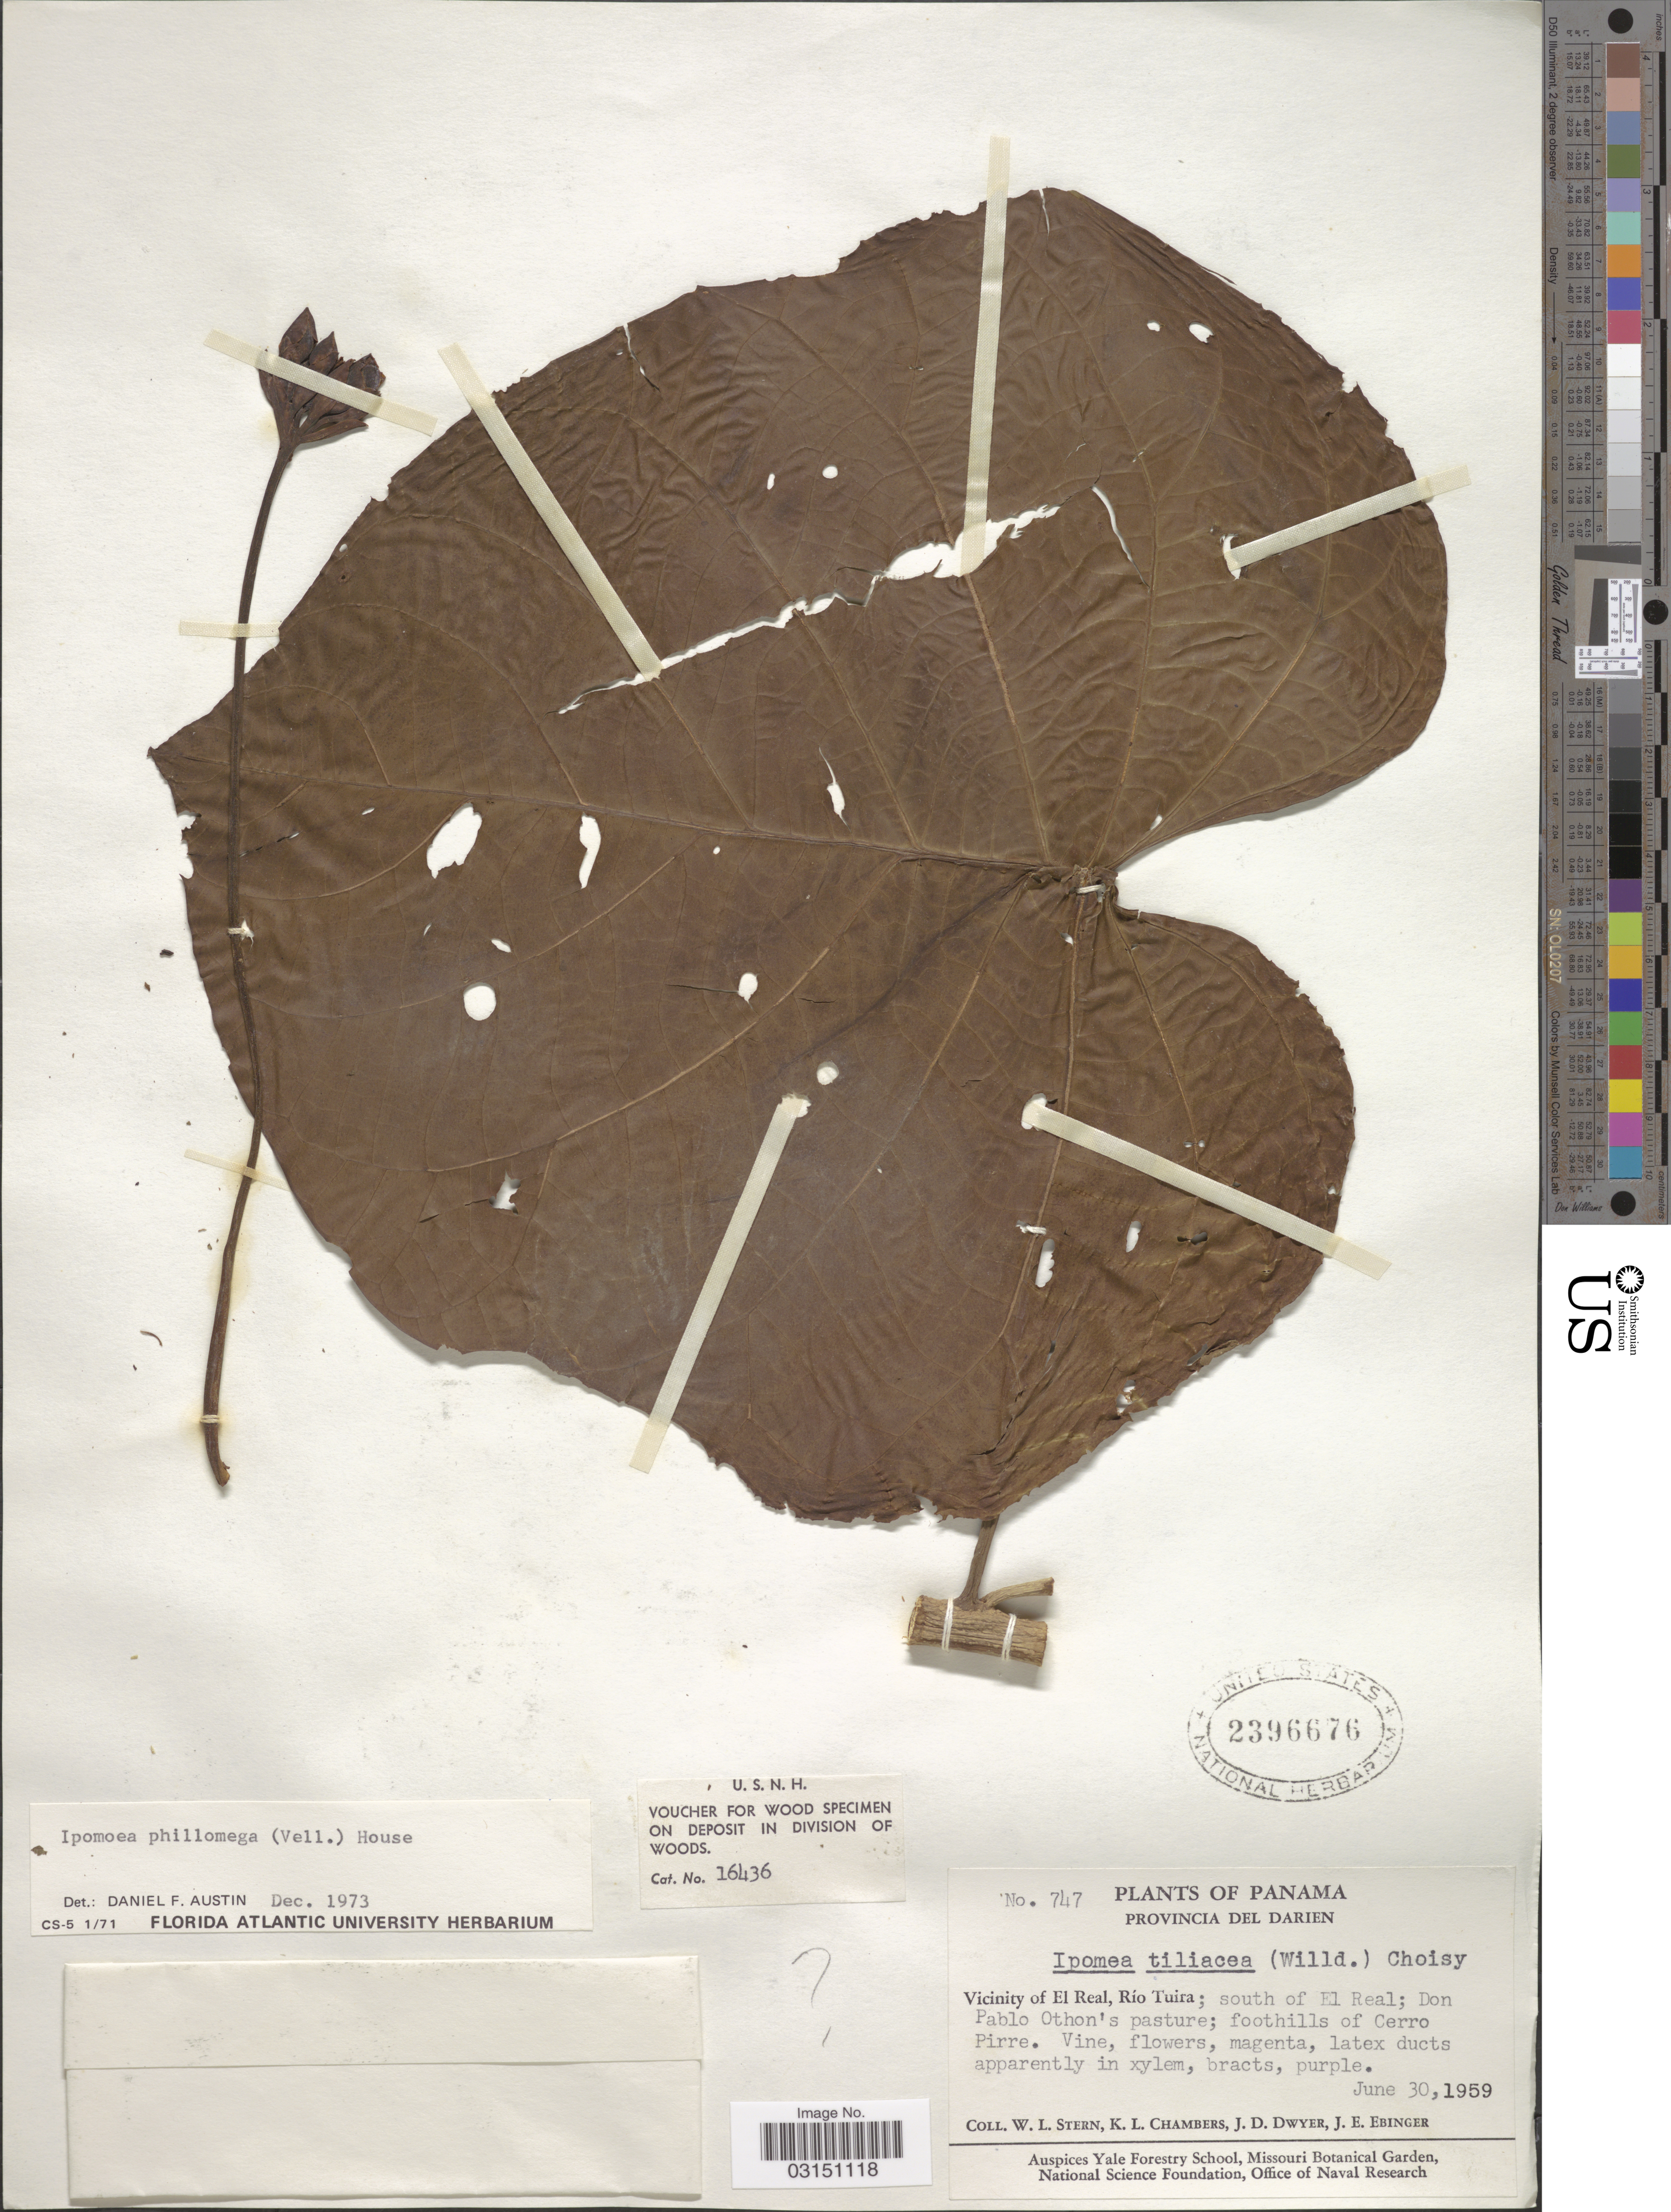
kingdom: Plantae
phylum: Tracheophyta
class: Magnoliopsida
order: Solanales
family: Convolvulaceae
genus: Ipomoea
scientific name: Ipomoea philomega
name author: (Vell.) House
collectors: W. L. Stern, K. Chambers, J. D. Dwyer & J. Ebinger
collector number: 747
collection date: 1959-06-30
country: Panama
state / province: Darién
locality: Vicinity of El Real, Río Tuira; south of El Real; Don Pablo Othon's pasture; foothills of Cerro Pirre.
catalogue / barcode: US 2396676